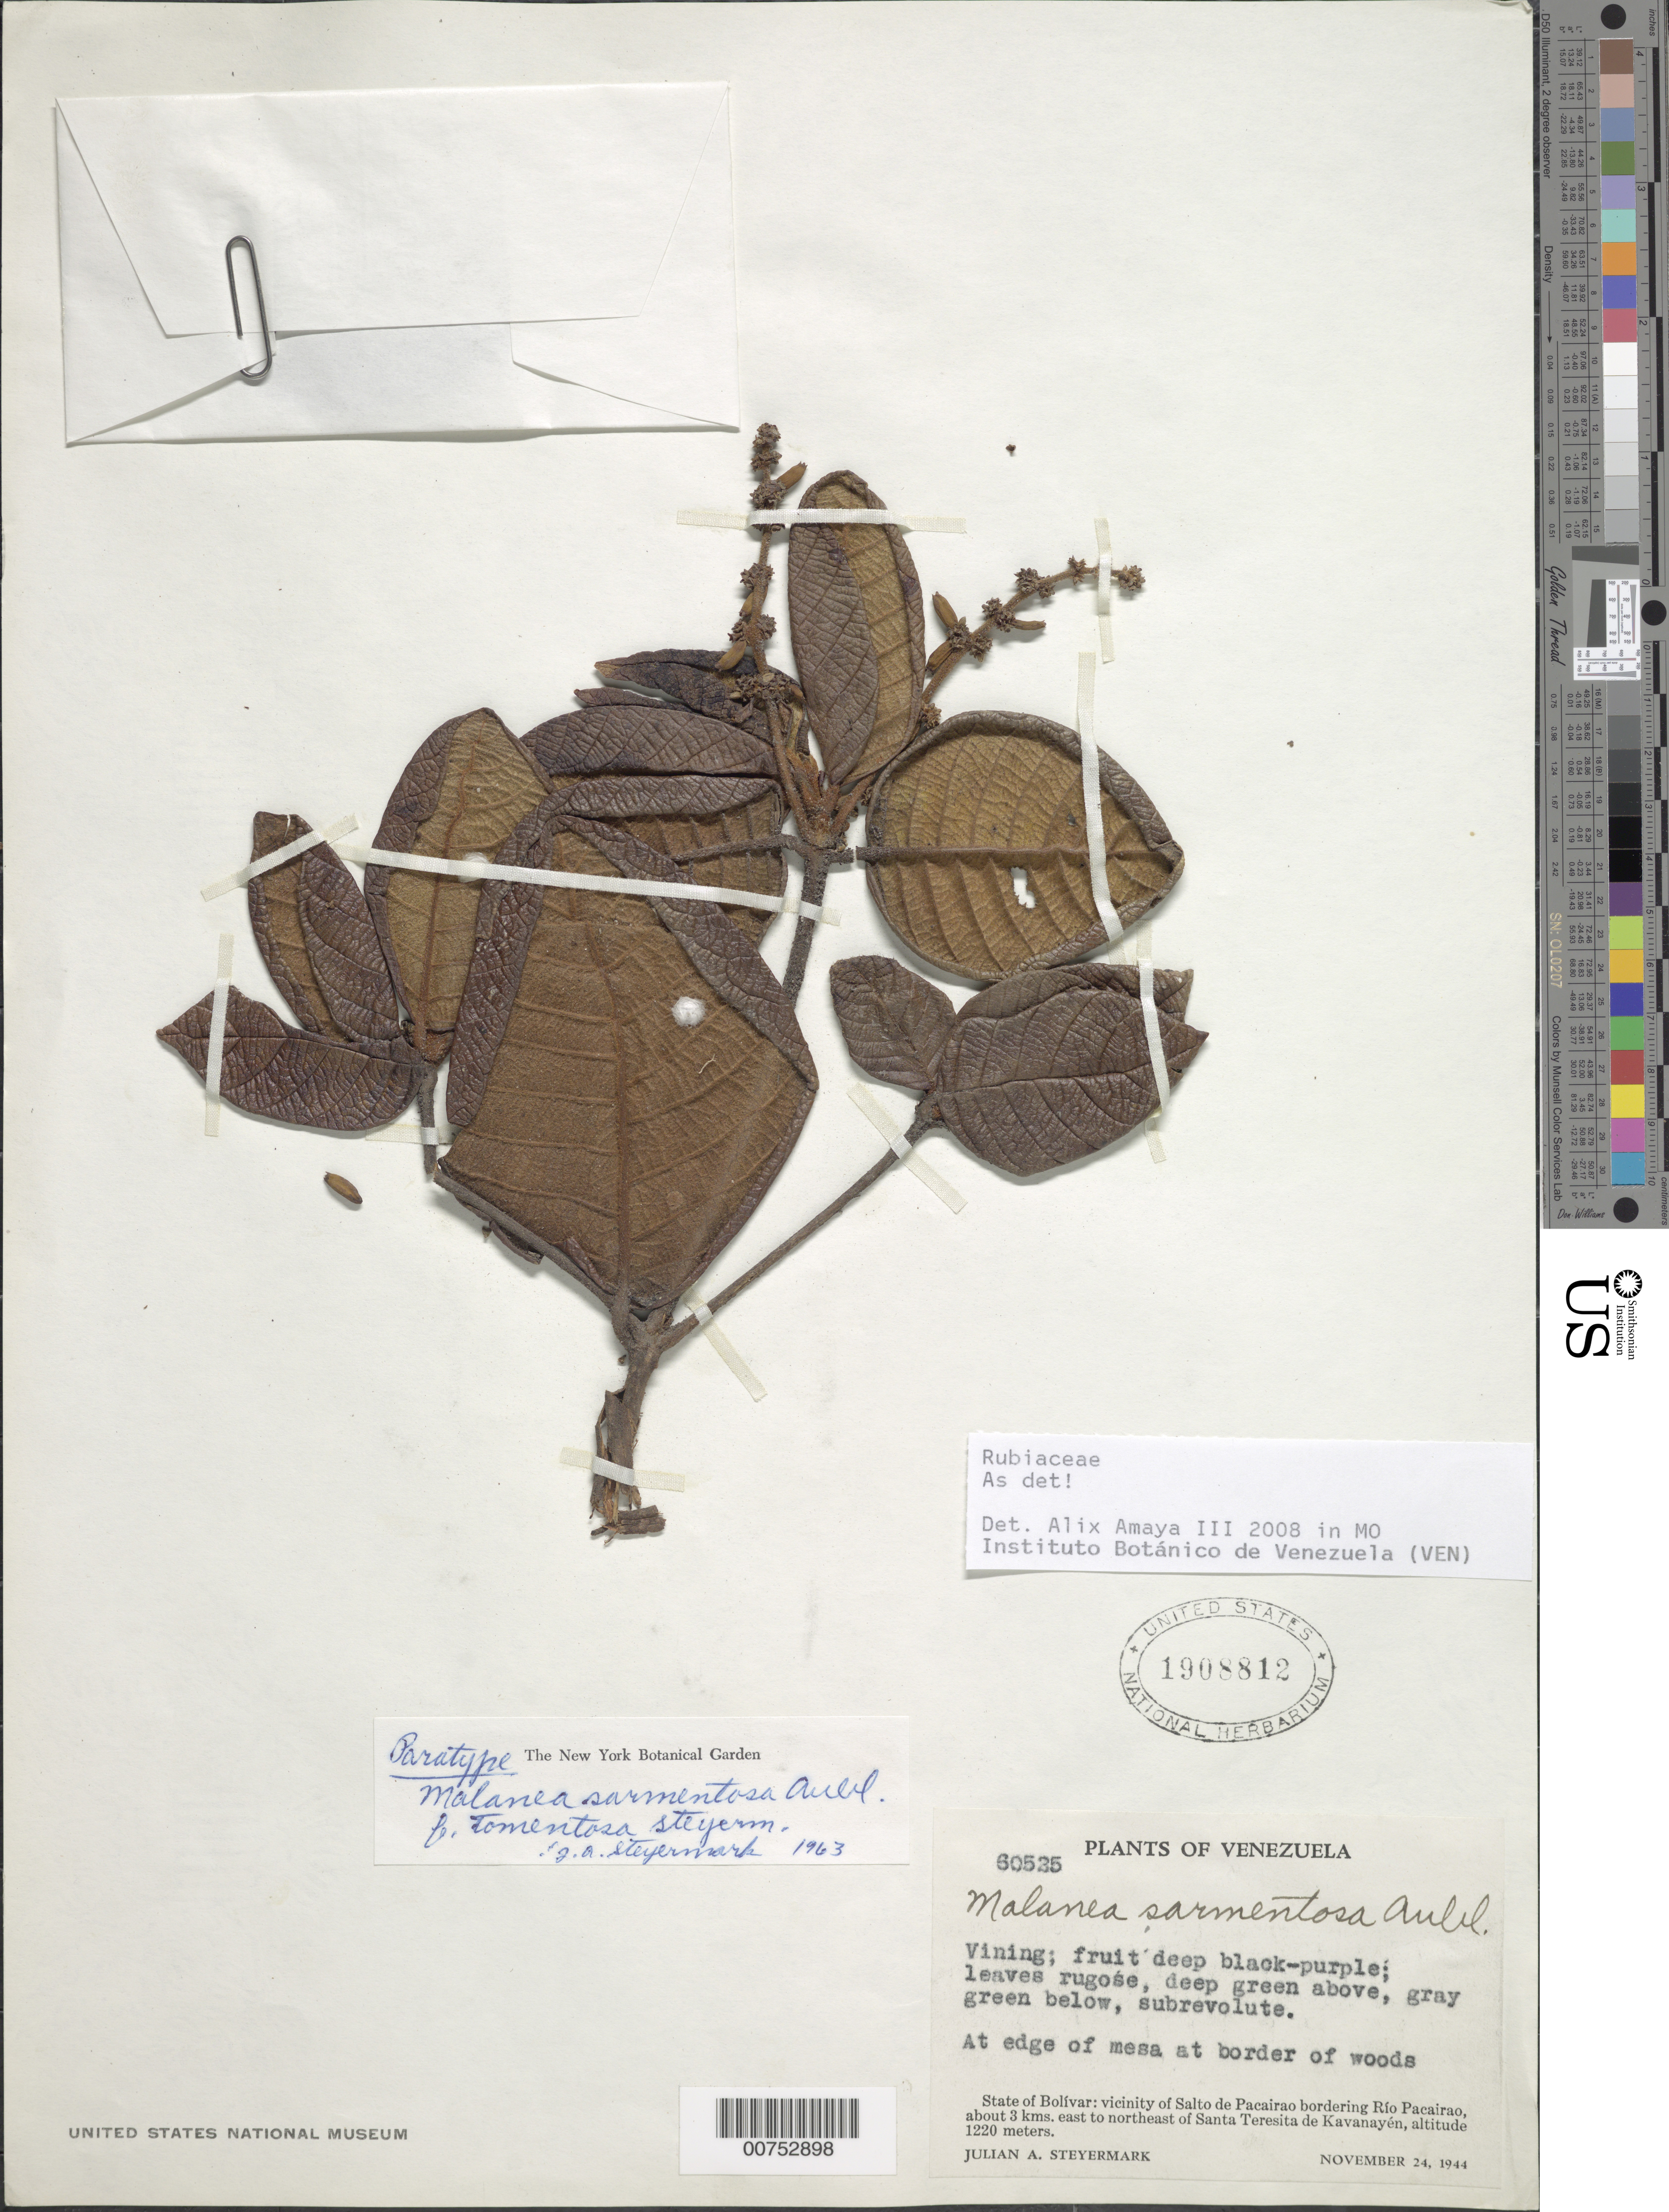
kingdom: Plantae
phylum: Tracheophyta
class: Magnoliopsida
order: Gentianales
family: Rubiaceae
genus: Malanea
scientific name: Malanea sarmentosa f. tomentosa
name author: Steyerm.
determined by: Steyermark, Julian A., (VEN)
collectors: J. Steyermark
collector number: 60525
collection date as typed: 24-Nov-44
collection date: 1944-11-24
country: Venezuela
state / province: Bolívar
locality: Salto Pacairao, along Río Pacairao, 3 km E-NE of Santa Teresita de Kavanayén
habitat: Edge of mesa at border of woods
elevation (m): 1220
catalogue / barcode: US 1908812